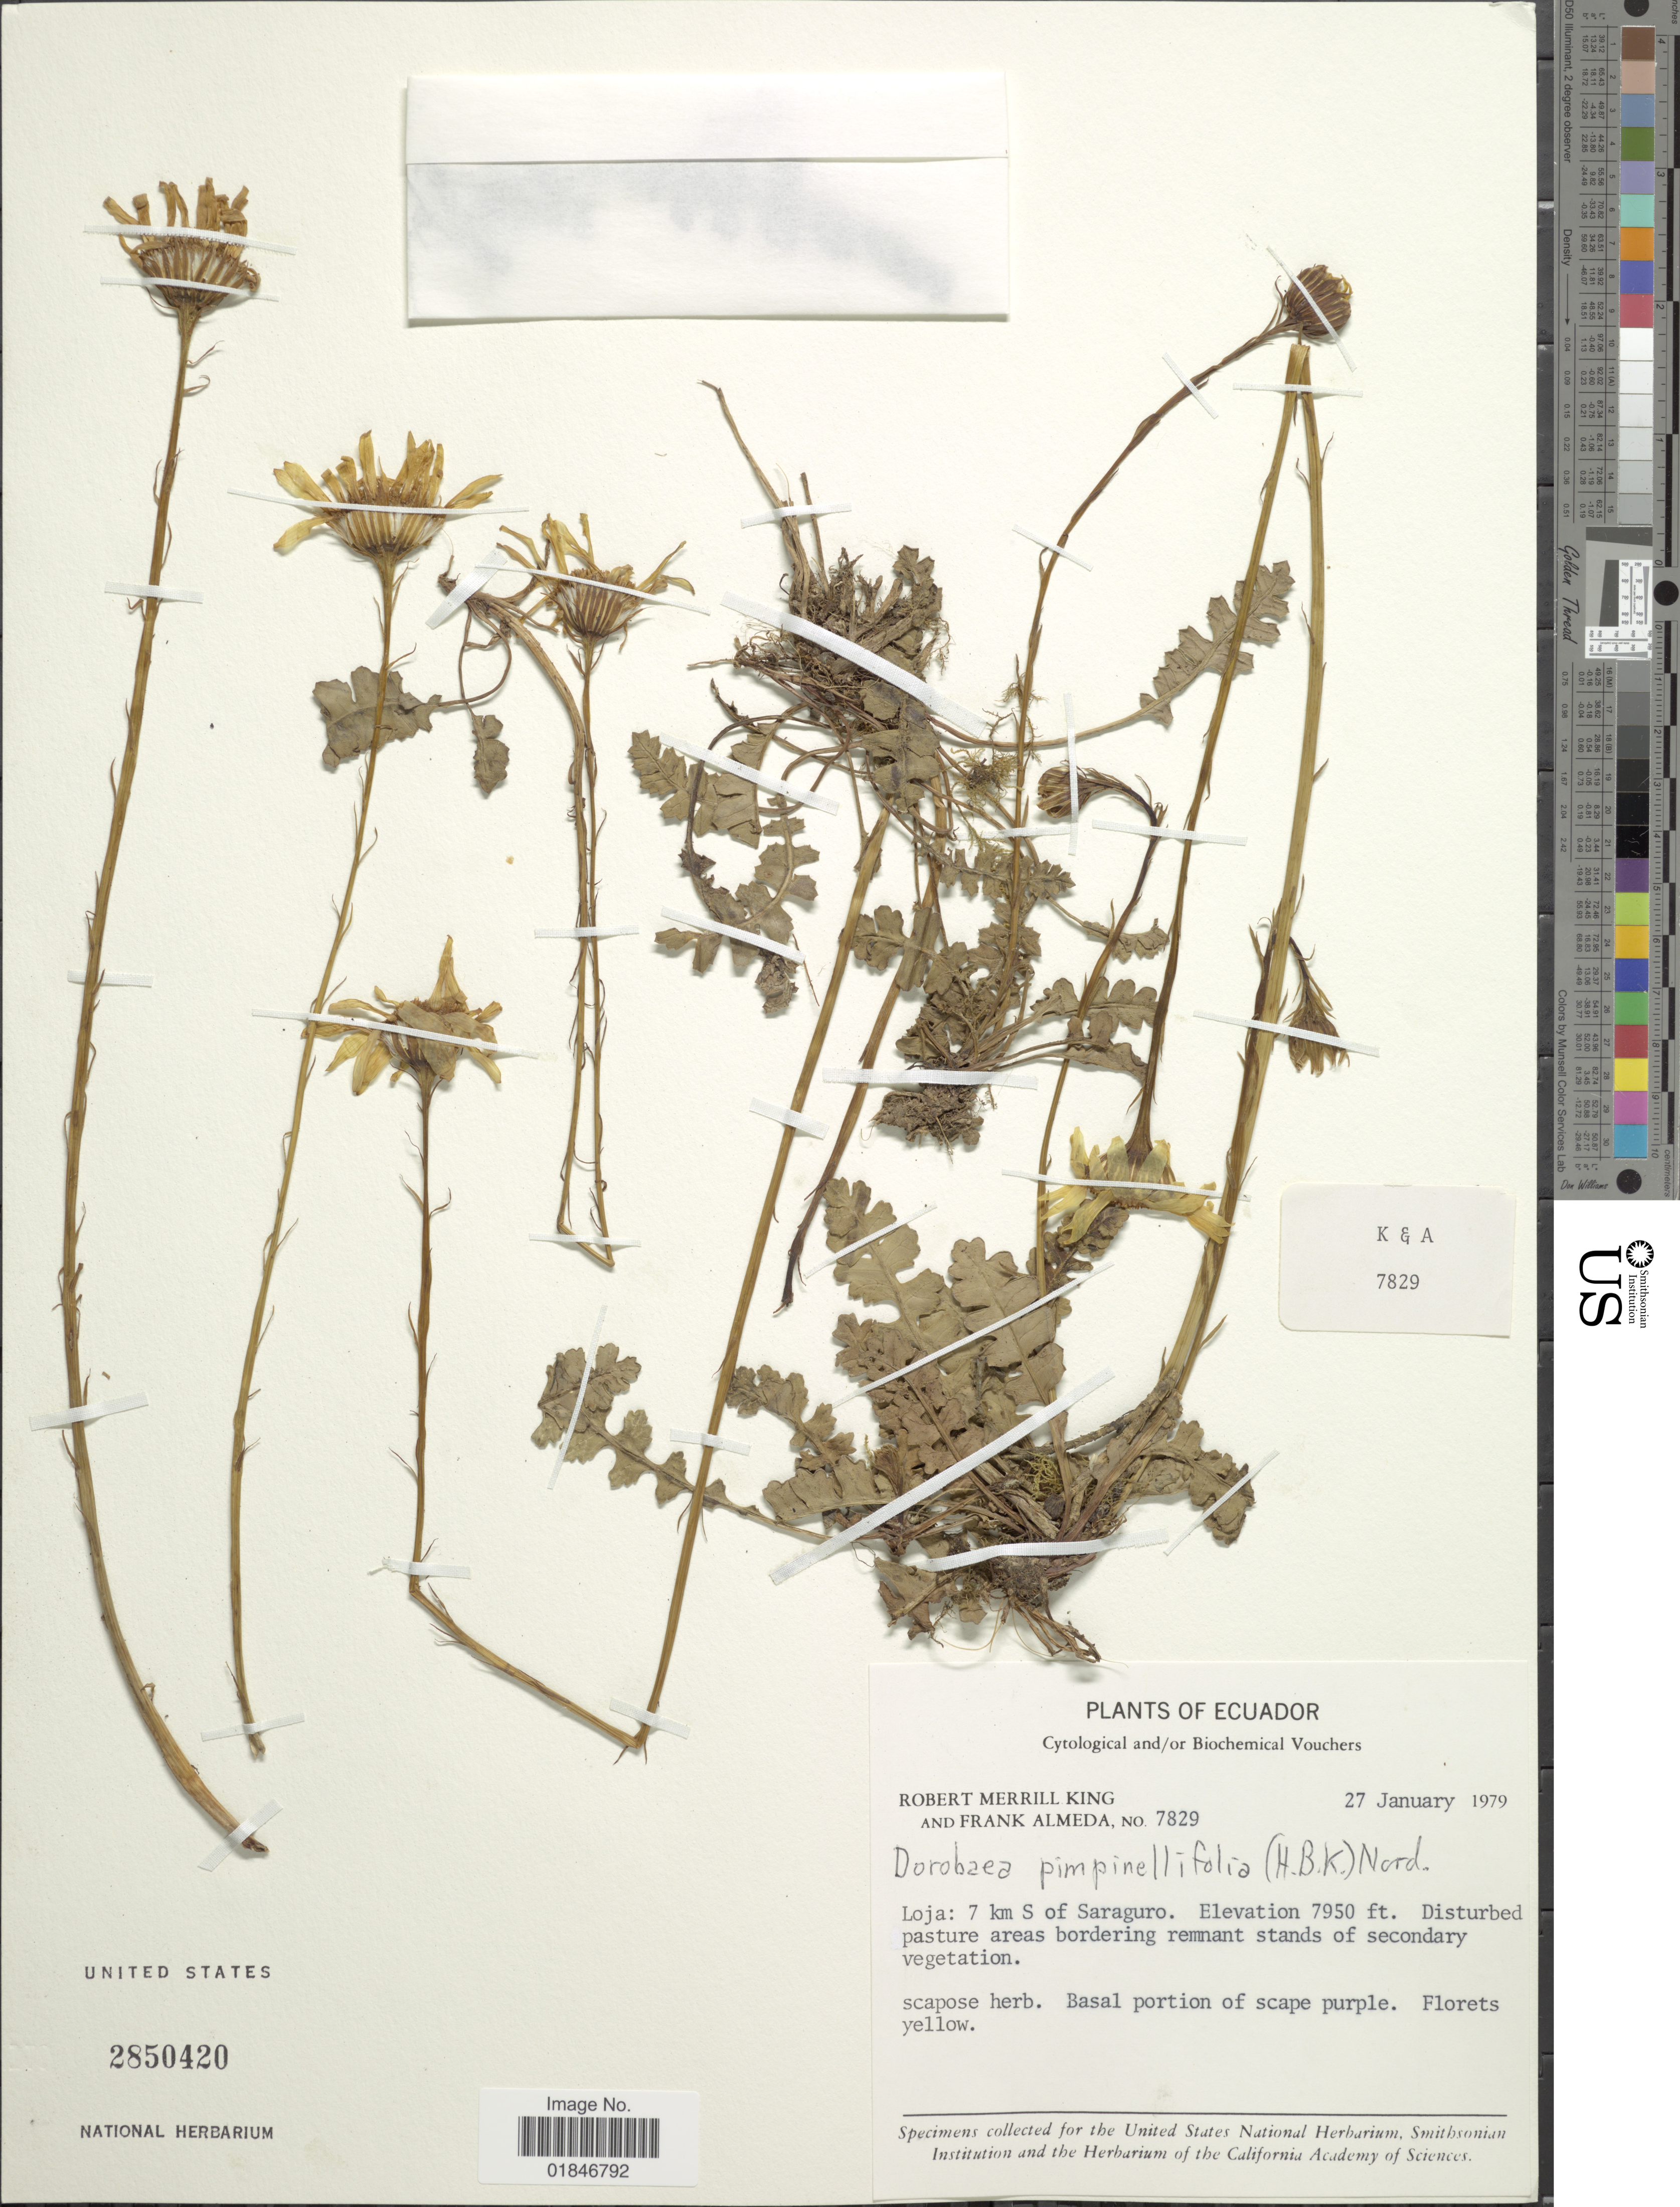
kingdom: Plantae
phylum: Tracheophyta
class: Magnoliopsida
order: Asterales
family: Asteraceae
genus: Dorobaea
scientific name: Dorobaea pimpinellifolia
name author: (Kunth) B. Nord.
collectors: R. M. King & F. Almeda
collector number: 7829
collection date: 1979-01-27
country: Ecuador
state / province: Loja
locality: Loja: 7 km S of Saraguro.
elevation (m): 2423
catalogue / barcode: US 2850420